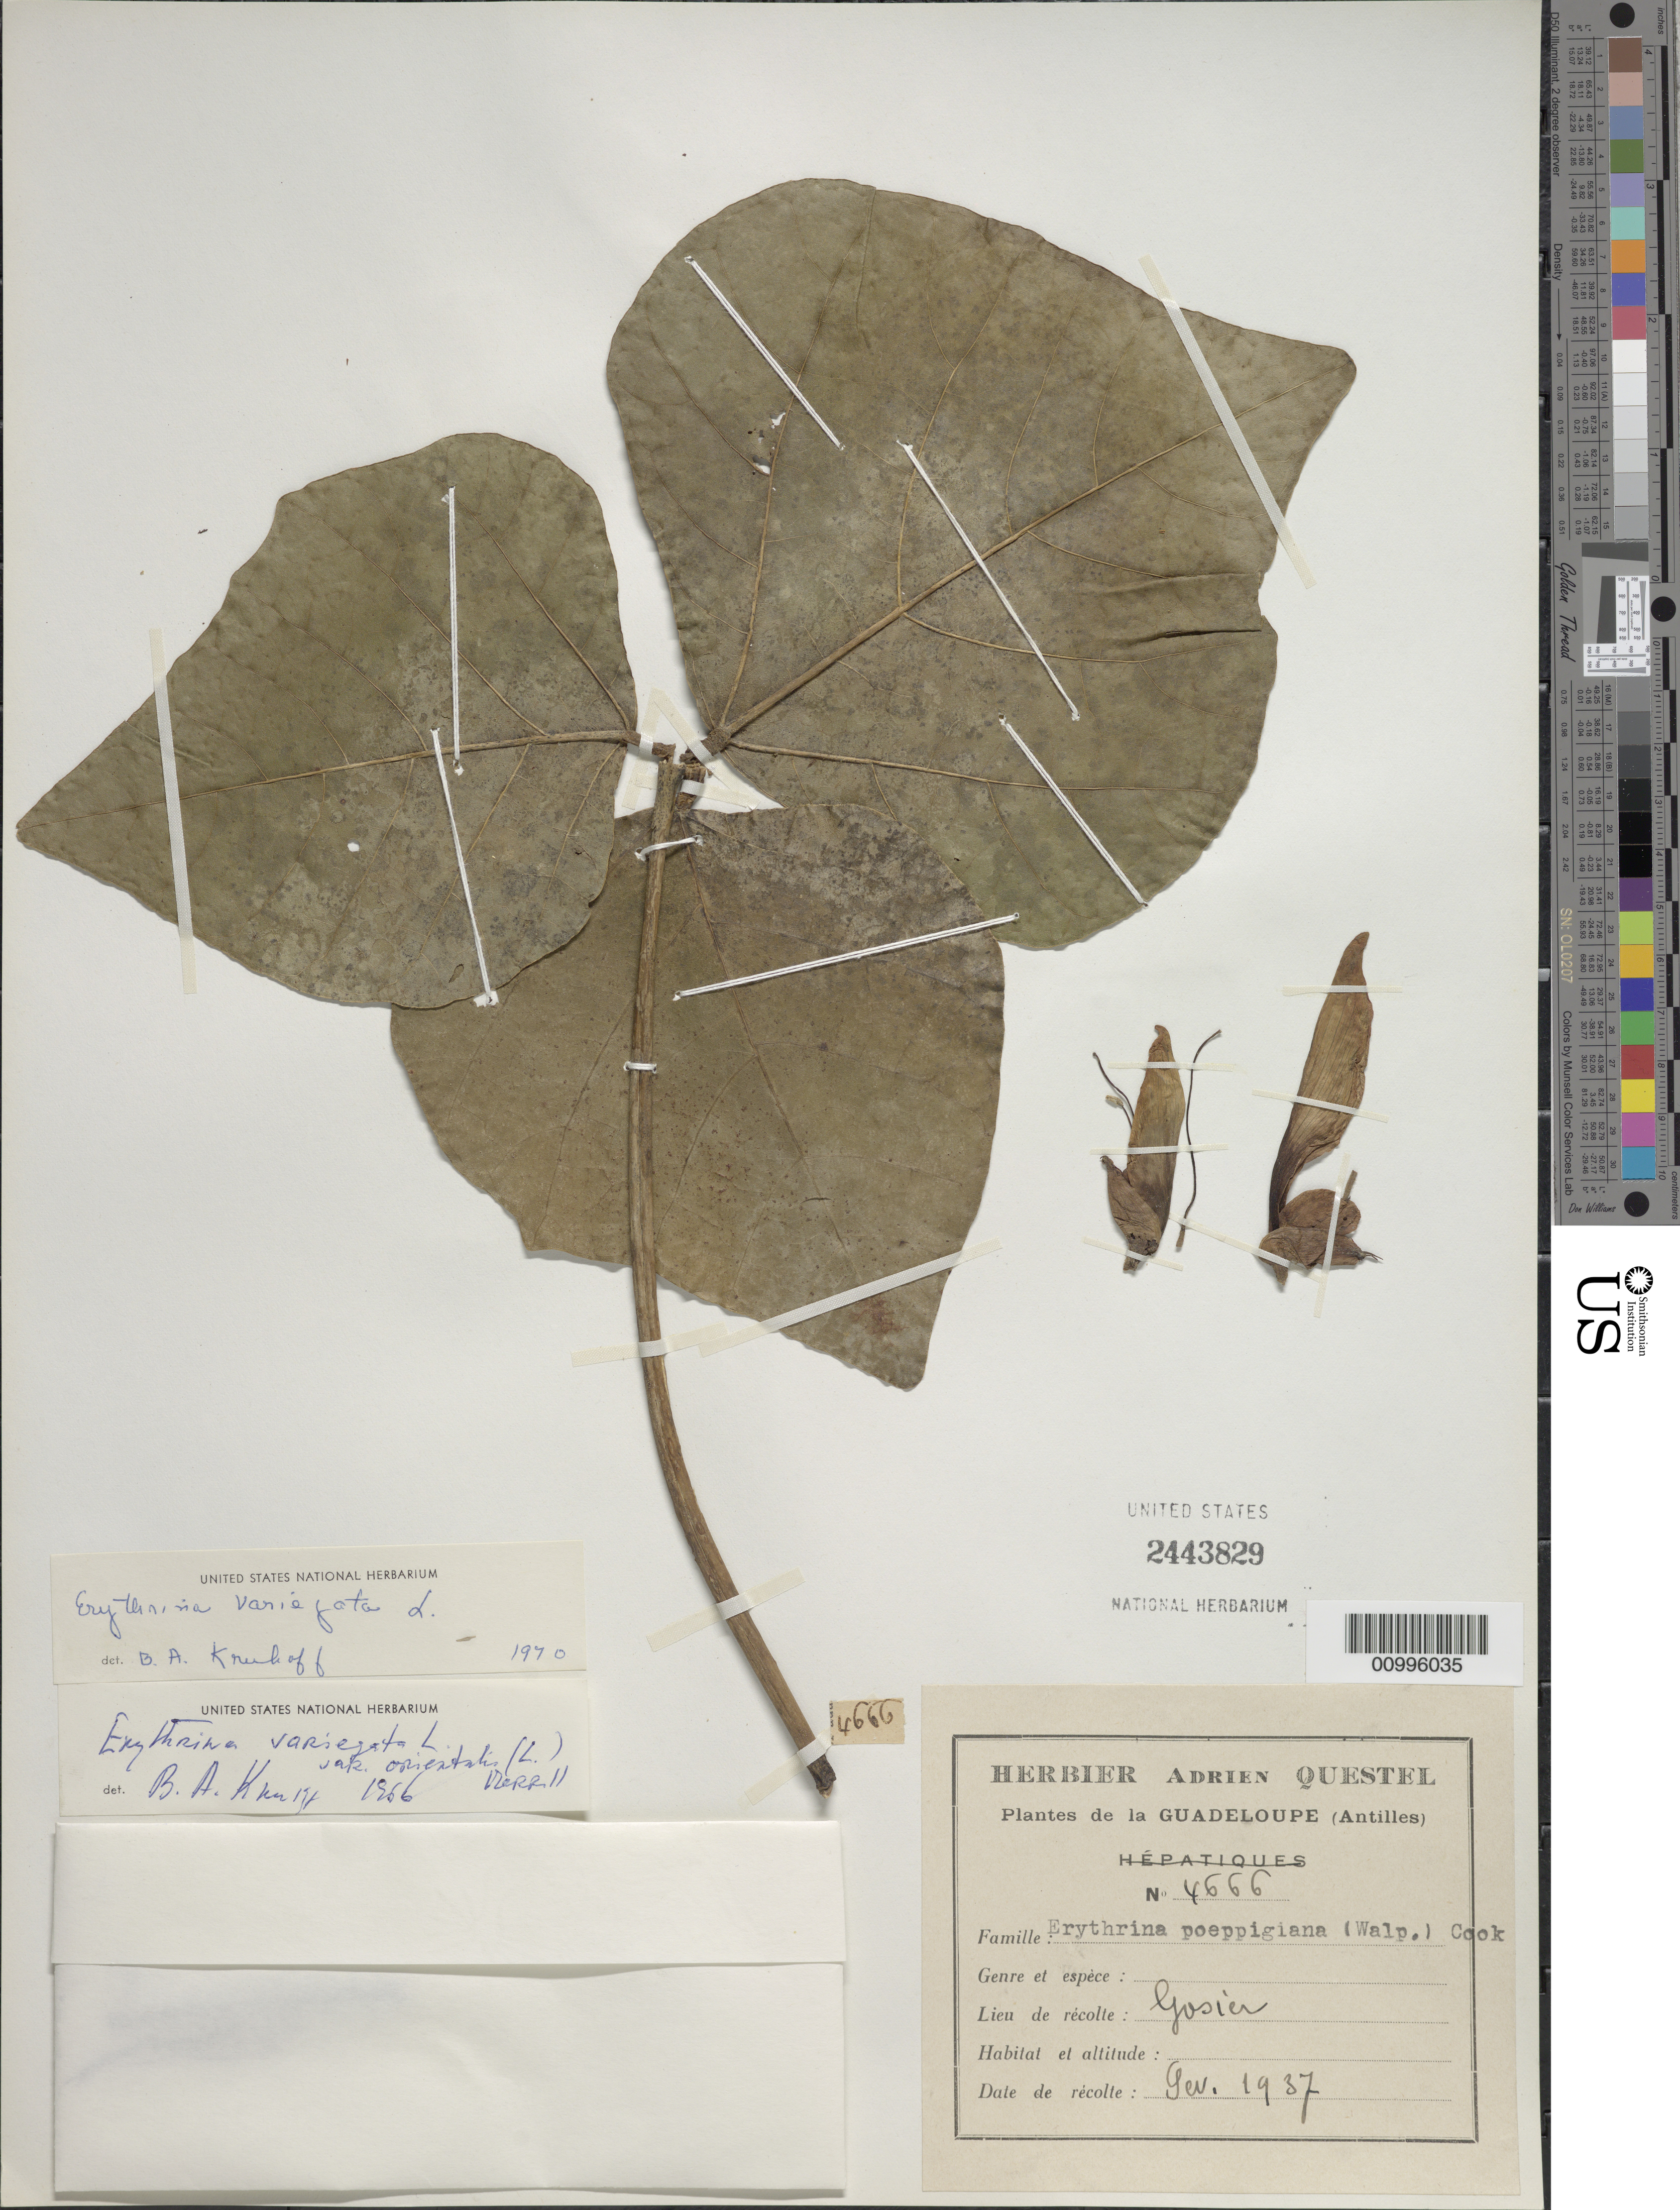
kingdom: Plantae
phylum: Tracheophyta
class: Magnoliopsida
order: Fabales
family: Fabaceae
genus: Erythrina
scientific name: Erythrina variegata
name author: L.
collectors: A. Questel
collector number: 4666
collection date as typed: Jan 1937 or Mar 1937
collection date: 1937-01 or 1937-03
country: Guadeloupe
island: Basse Terre [Guadeloupe]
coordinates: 0 N, 0 E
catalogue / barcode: US 2443829